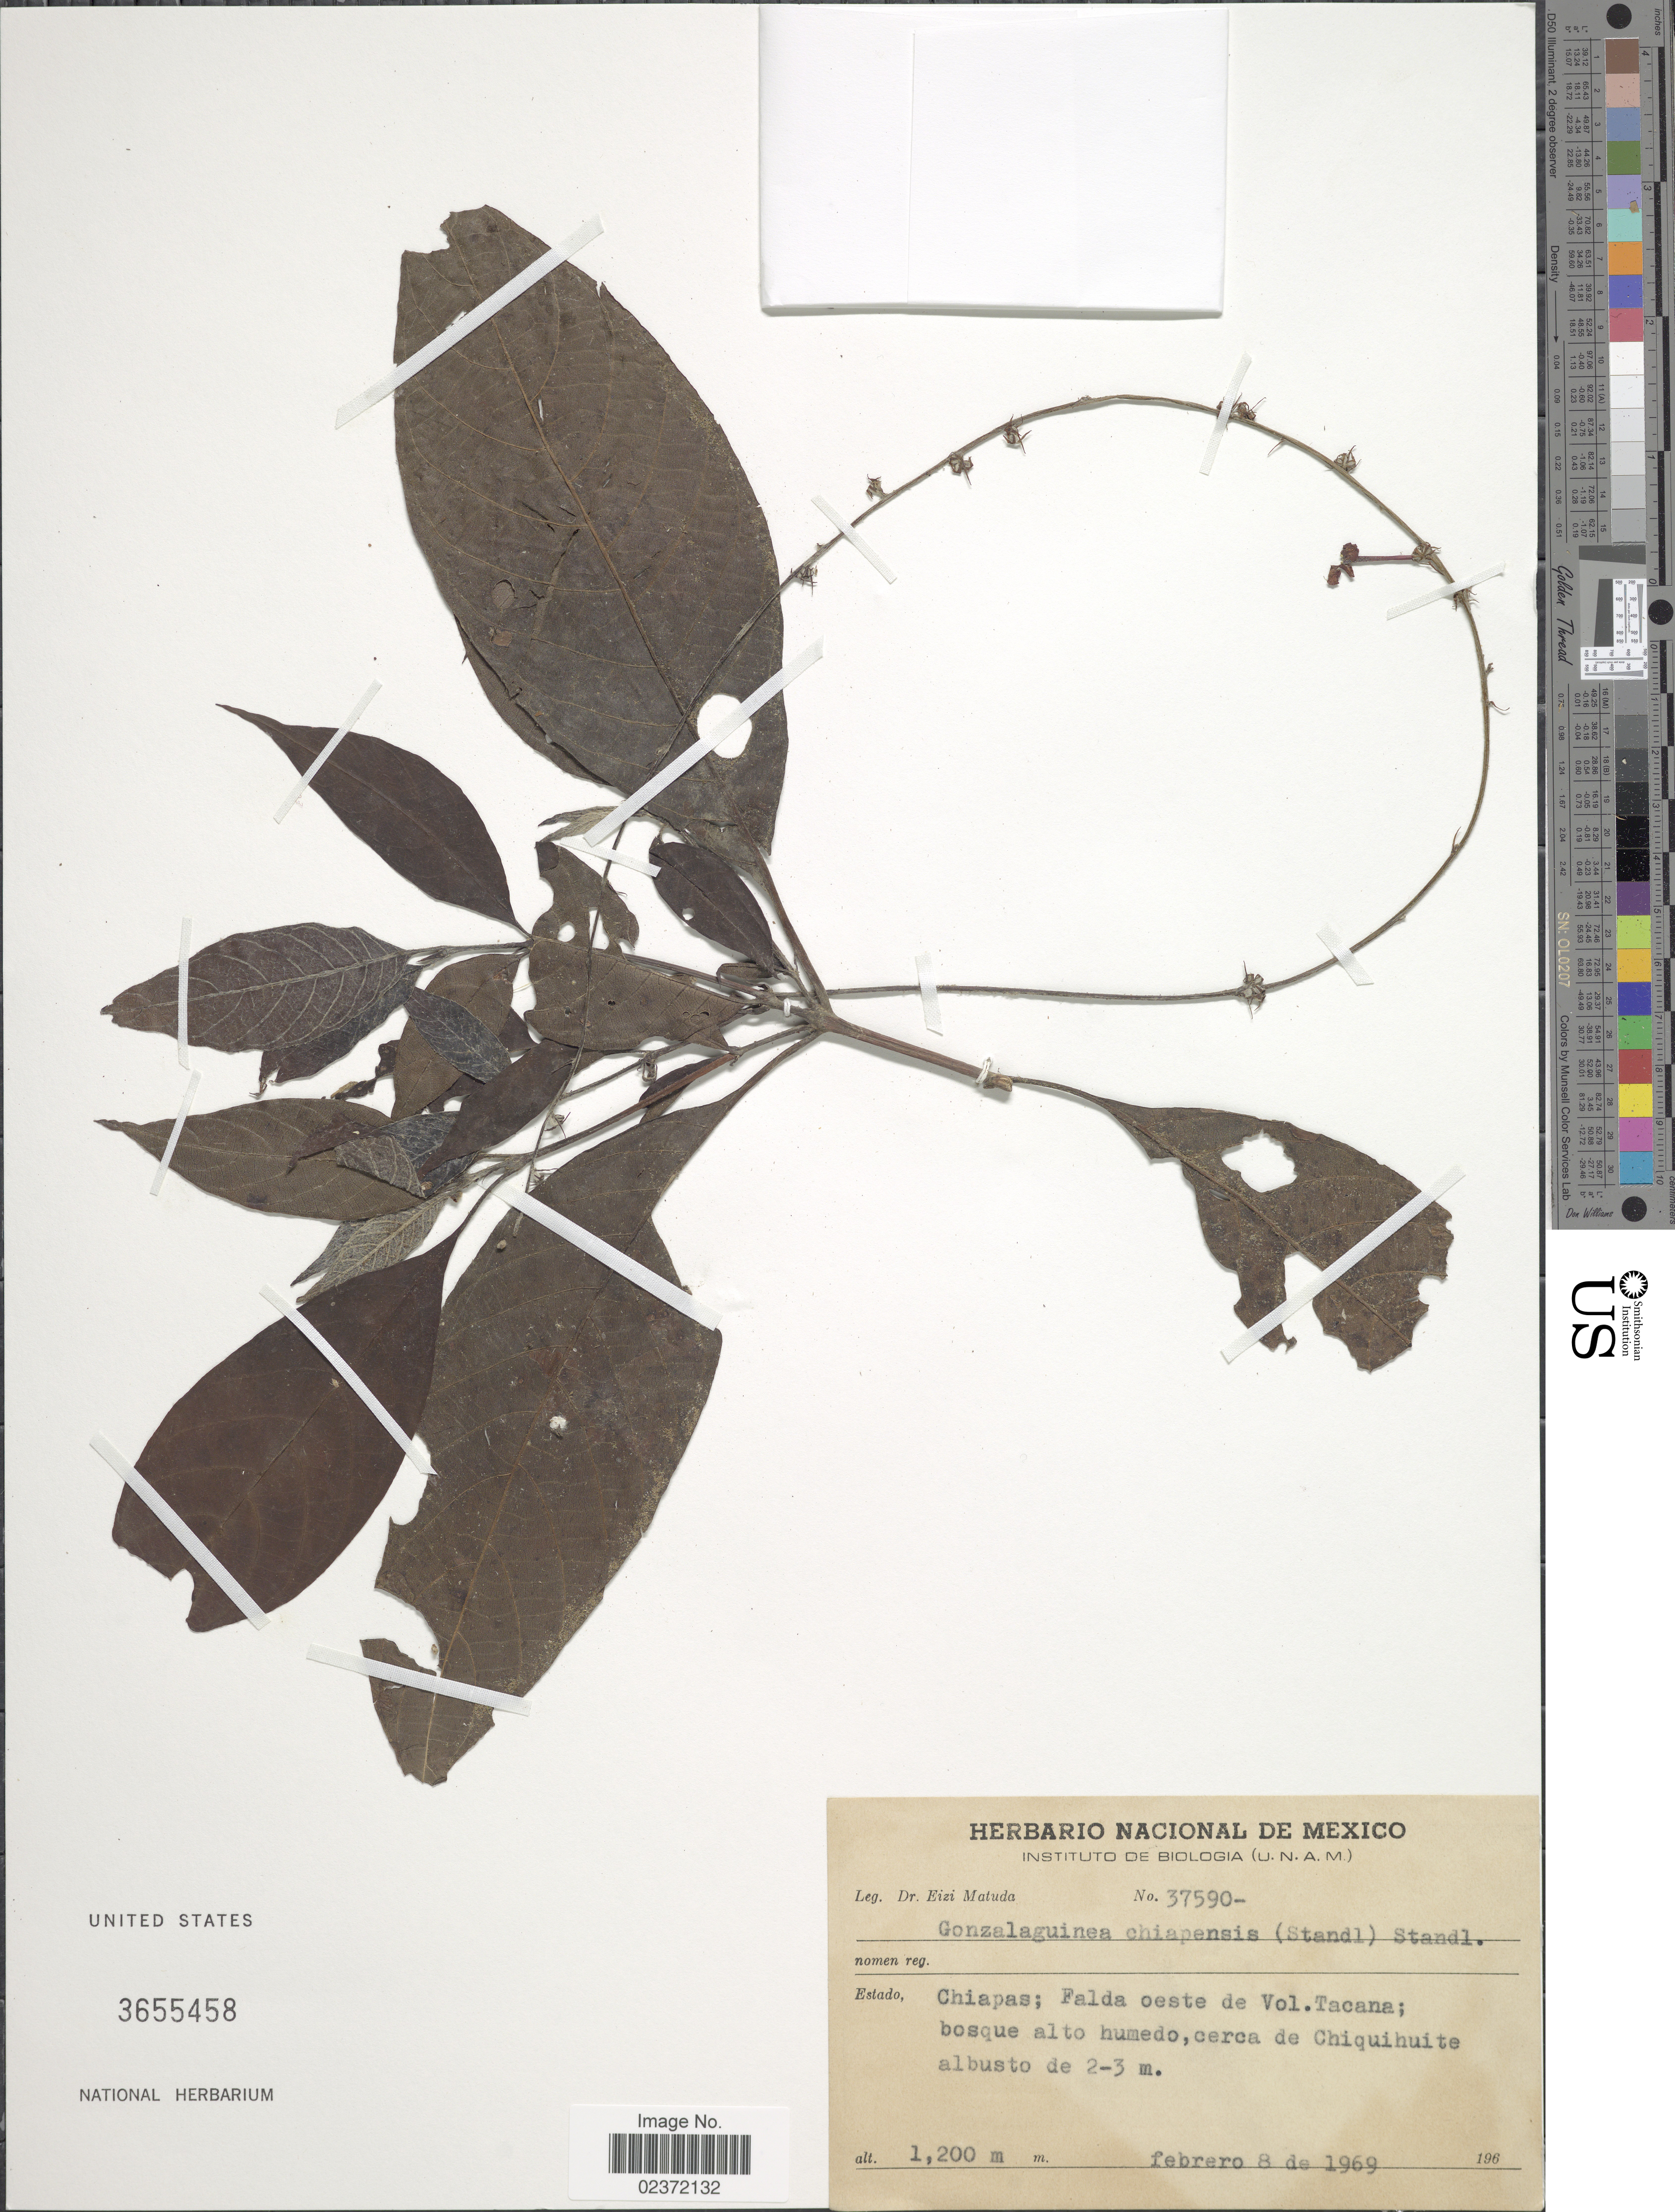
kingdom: Plantae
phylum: Tracheophyta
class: Magnoliopsida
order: Gentianales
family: Rubiaceae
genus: Gonzalagunia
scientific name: Gonzalagunia chiapasensis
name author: (Standl.) Standl. & Steyerm.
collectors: E. Matuda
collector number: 37590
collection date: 1969-02-08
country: Mexico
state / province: Chiapas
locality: Estado Chiapas: Falda oeste de Vol. Tacana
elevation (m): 1200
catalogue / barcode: US 3655458